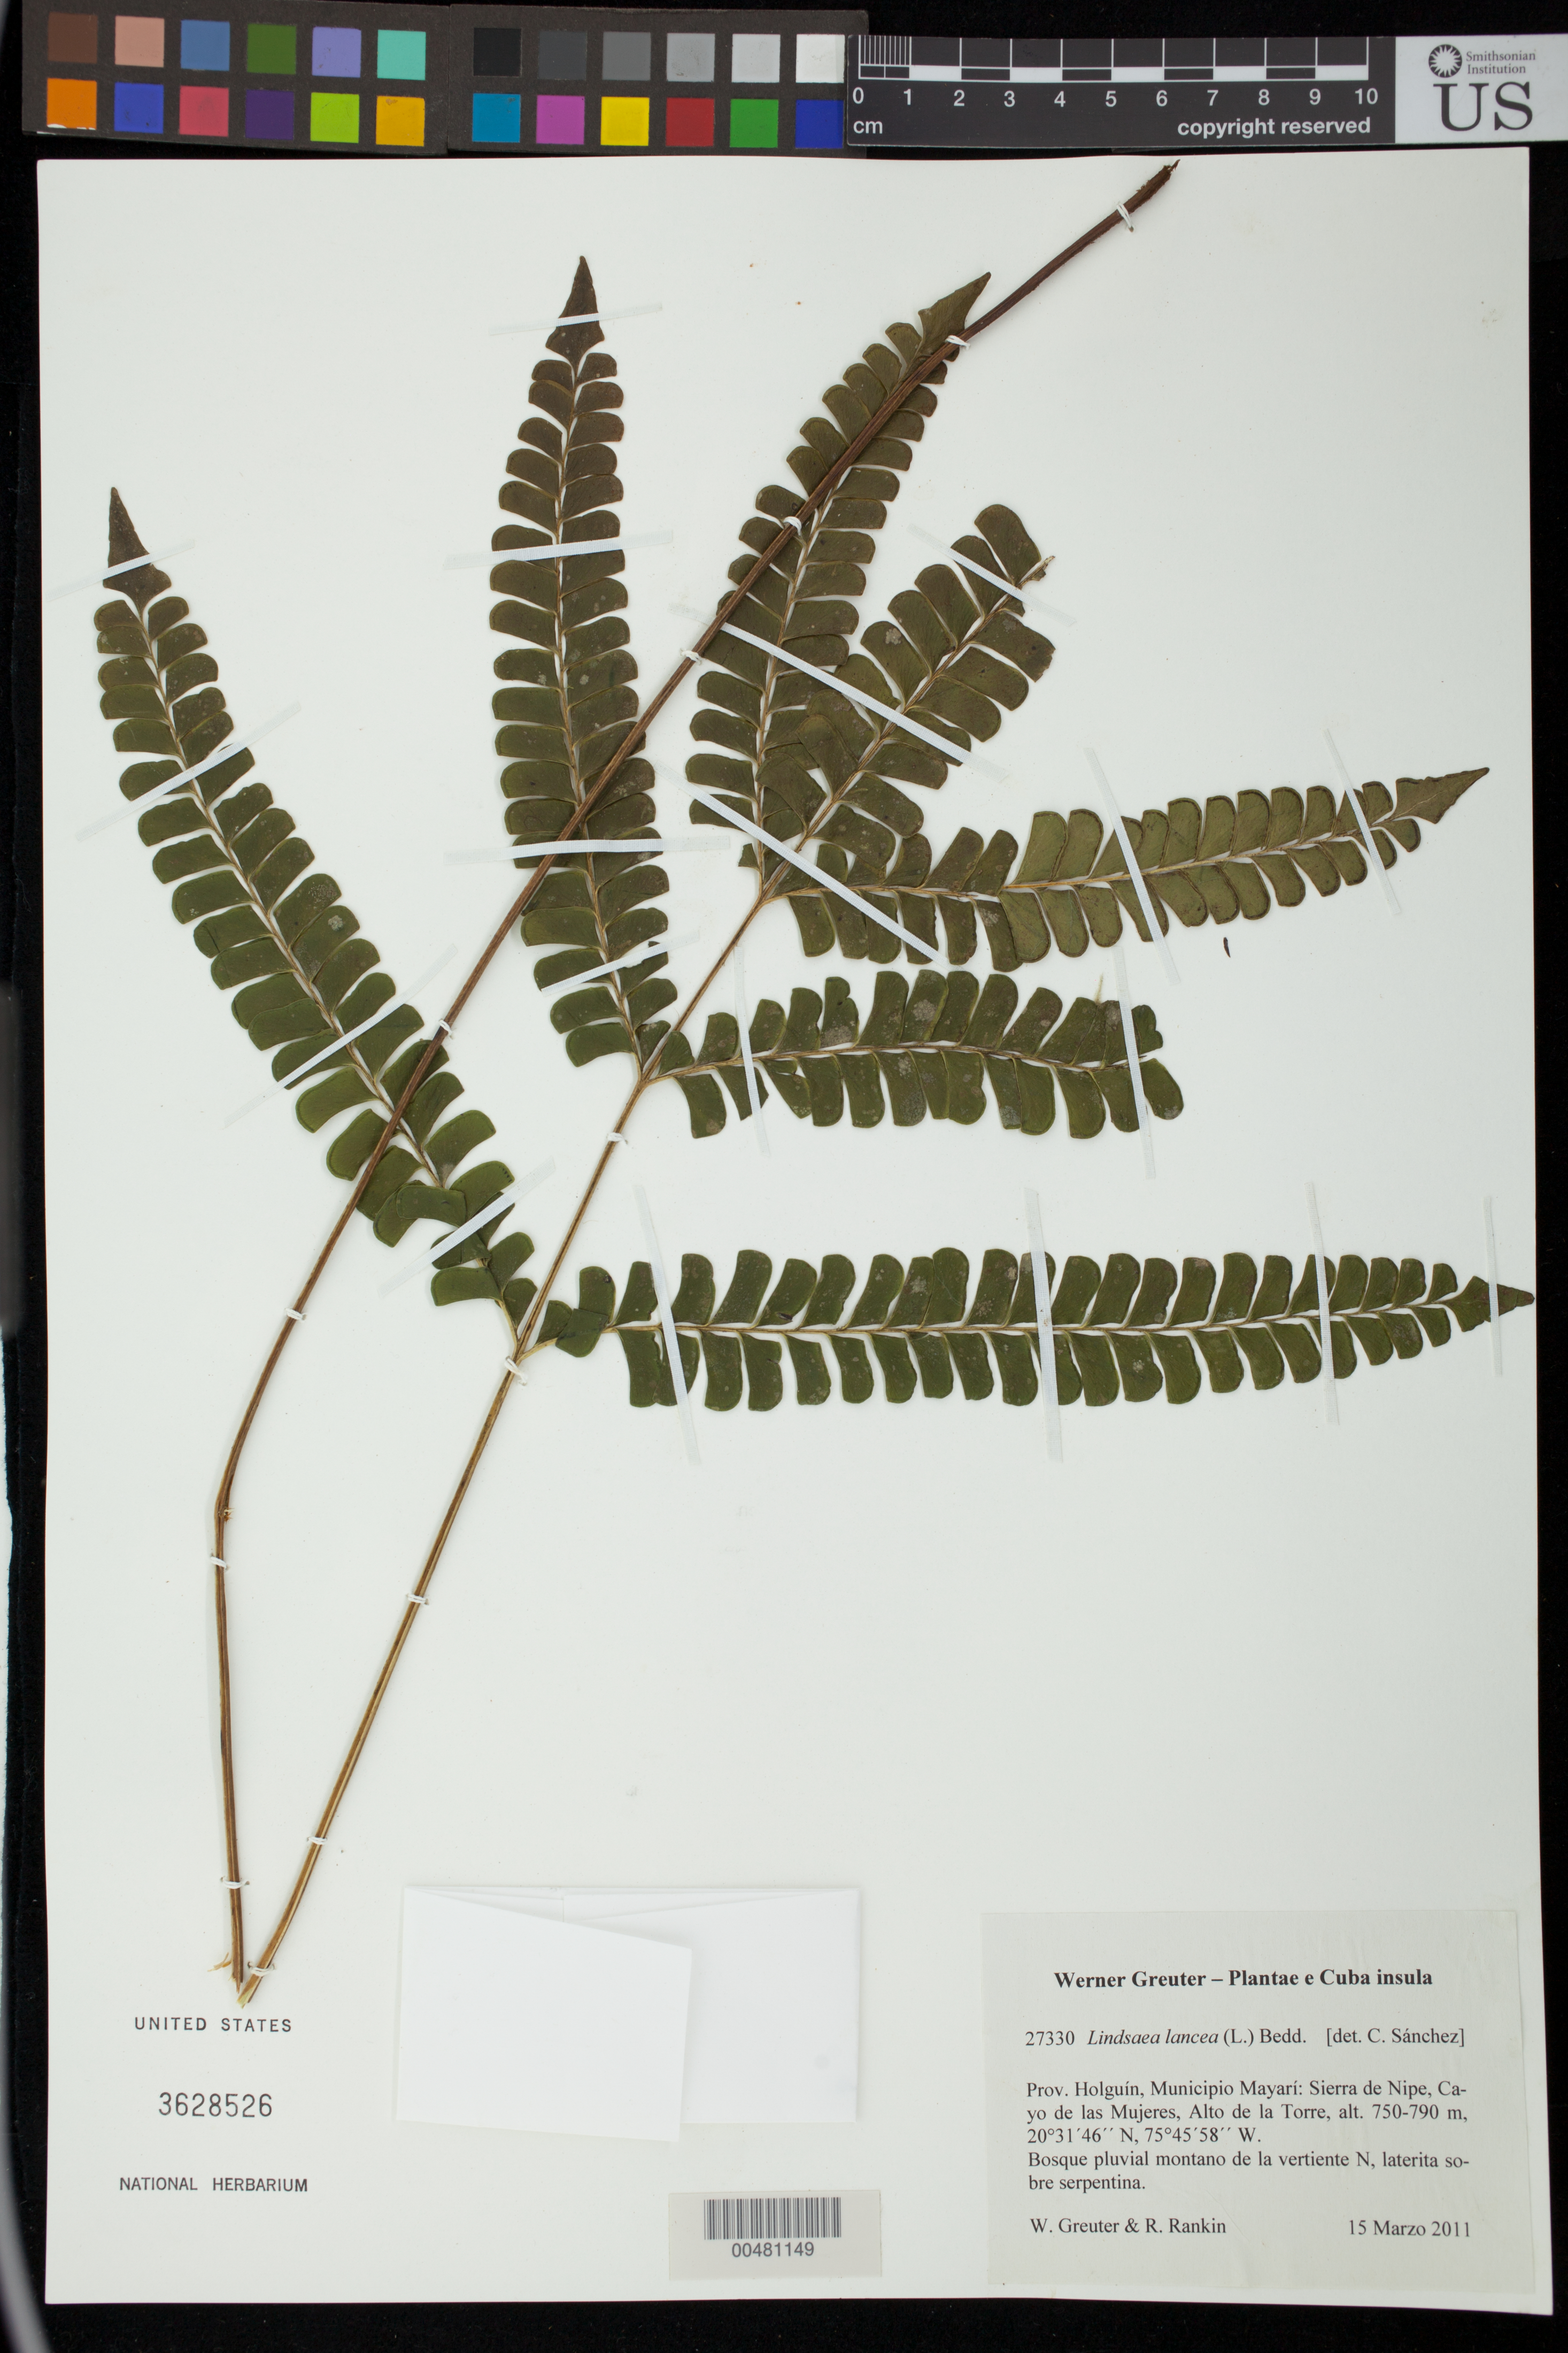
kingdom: Plantae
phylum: Tracheophyta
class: Polypodiopsida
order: Polypodiales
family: Lindsaeaceae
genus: Lindsaea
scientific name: Lindsaea lancea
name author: (L.) Bedd.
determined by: Sánchez, C. A.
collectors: W. R. Greuter & R. Rankin Rodriguez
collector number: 27330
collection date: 2011-03-15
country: Cuba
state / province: Holguin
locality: Mun. Mayarí, Sierra de Nipe, Cayo de las Mujeres, Alto de la Torre.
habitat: Bosque pluvial montano de la vertiente N, laterita sobre serpentina.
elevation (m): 750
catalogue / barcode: US 3628526